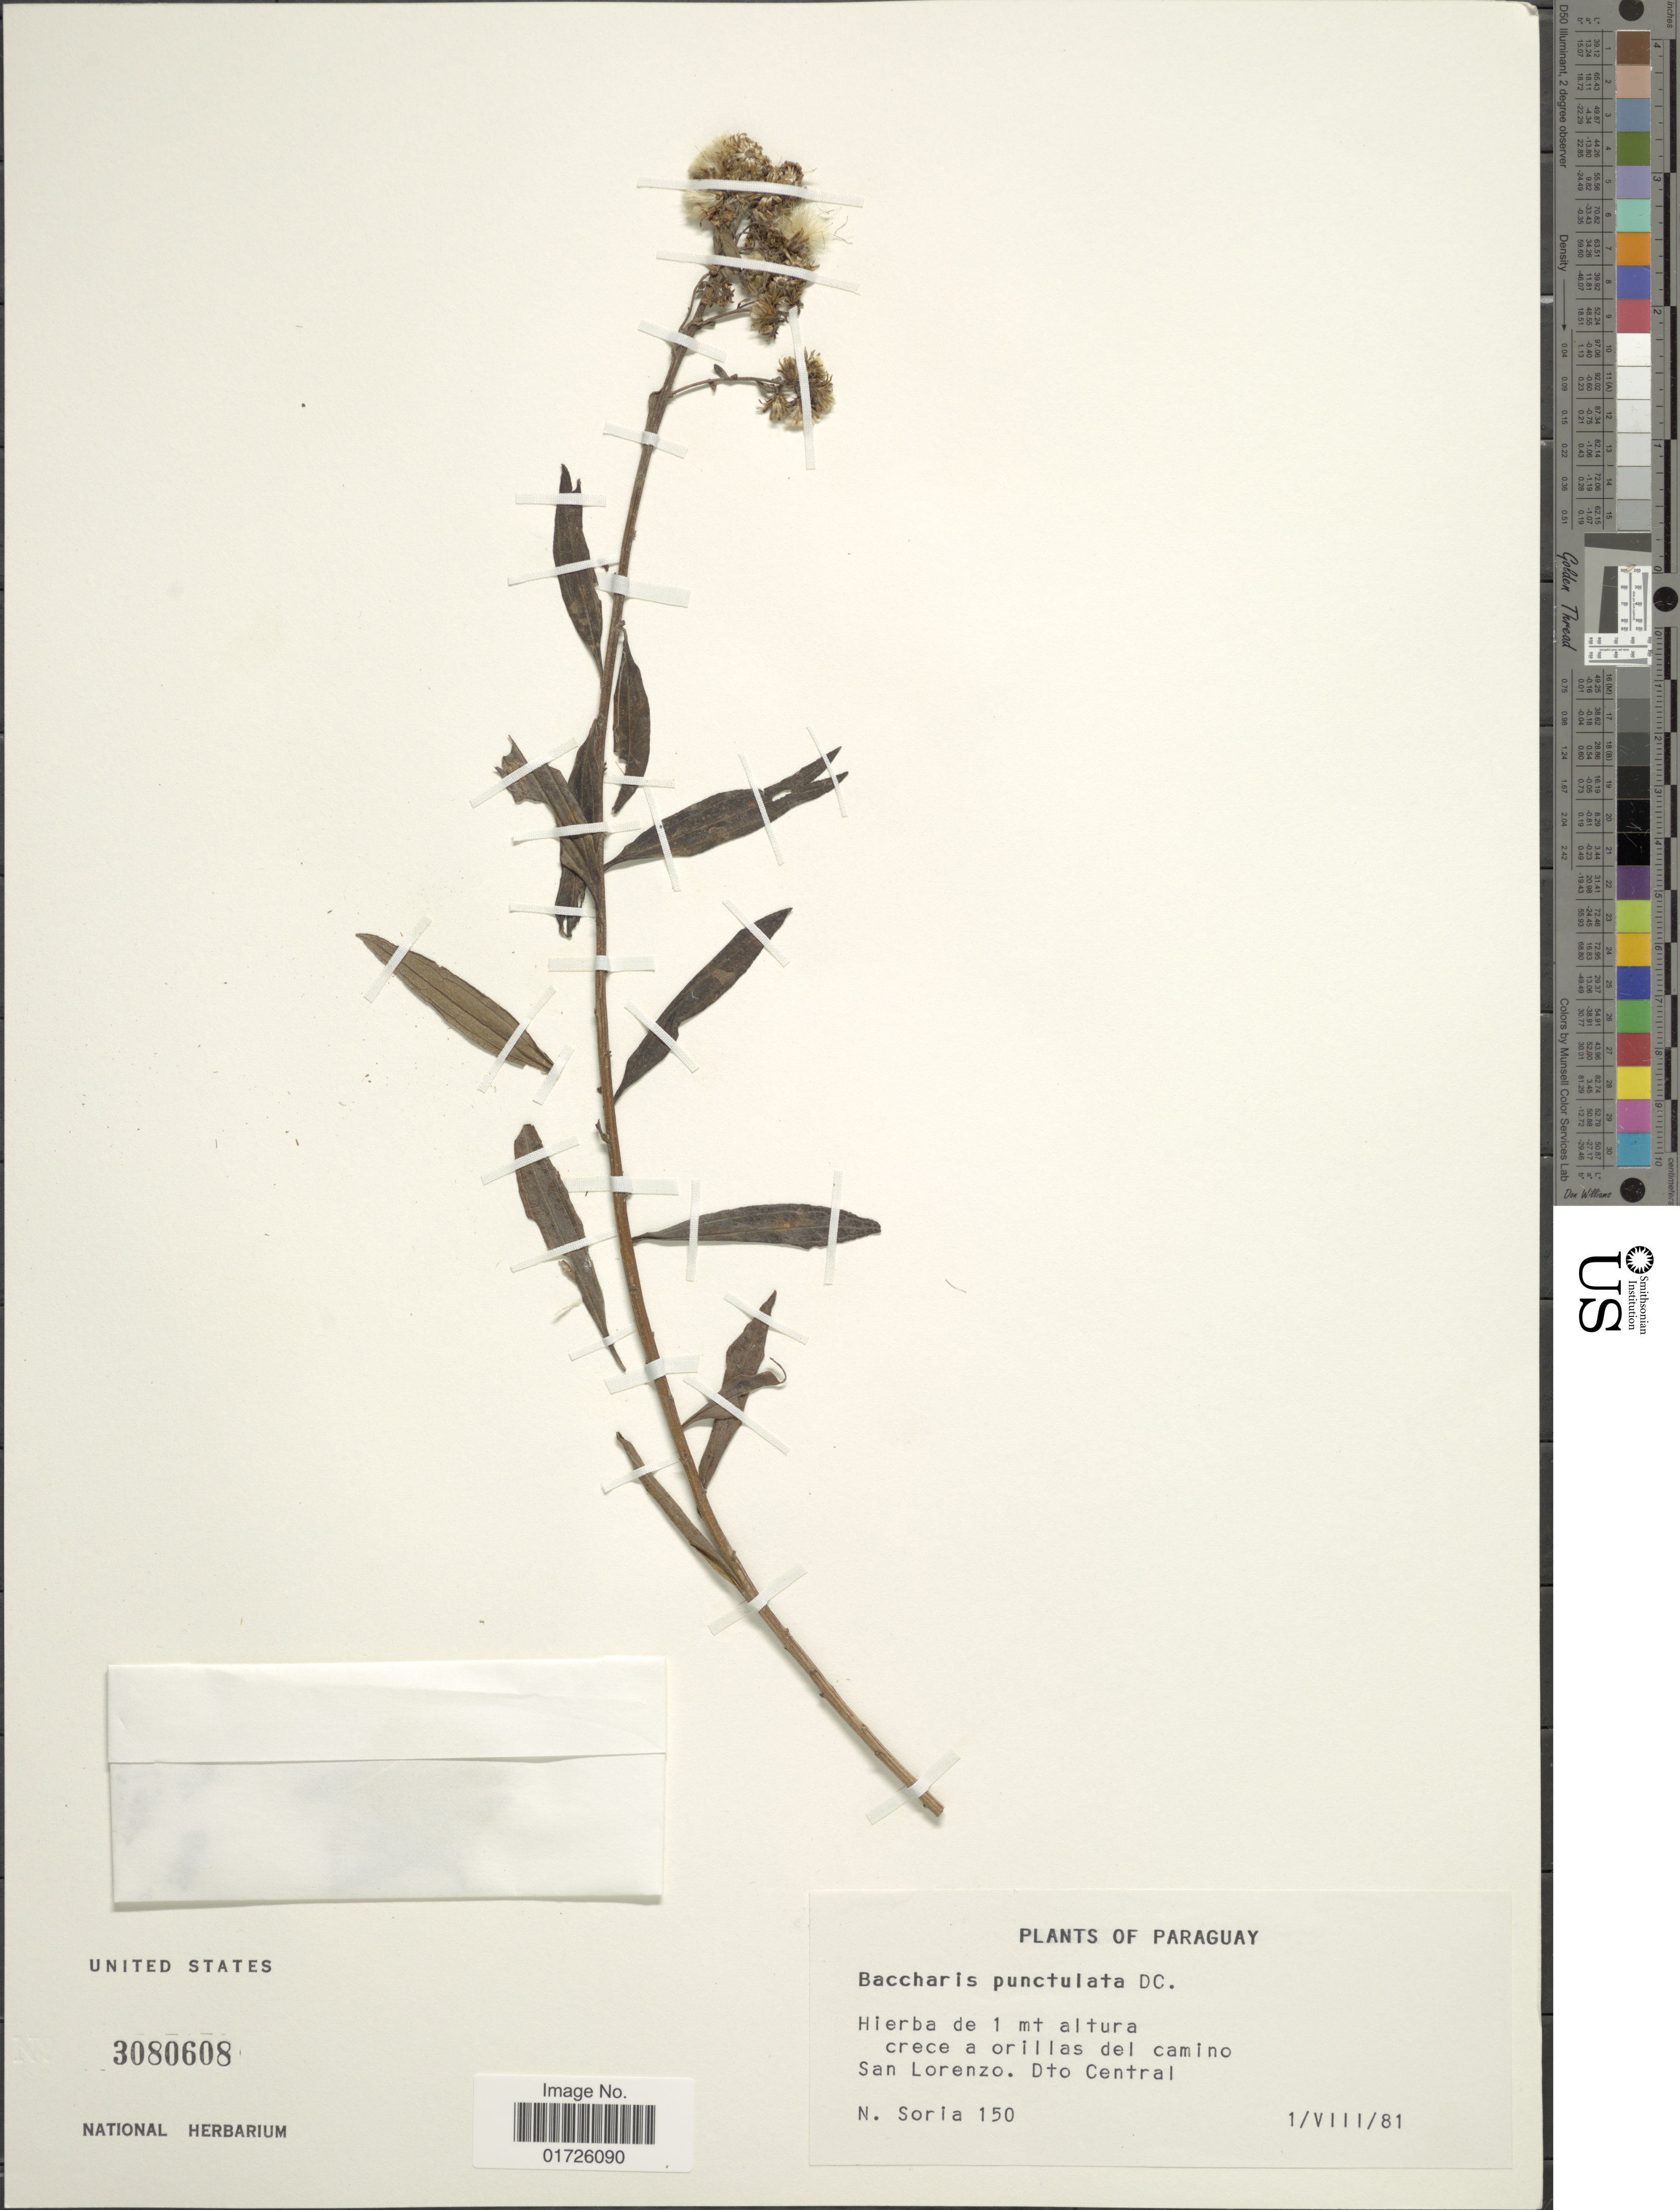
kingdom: Plantae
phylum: Tracheophyta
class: Magnoliopsida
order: Asterales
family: Asteraceae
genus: Baccharis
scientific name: Baccharis punctulata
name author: DC.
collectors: N. Soria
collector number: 150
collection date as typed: Transcribed d/m/y: 1/8/81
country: Paraguay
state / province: Central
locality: Crece a orillas del camino San Lorenzo. Dto Central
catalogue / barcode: US 3080608